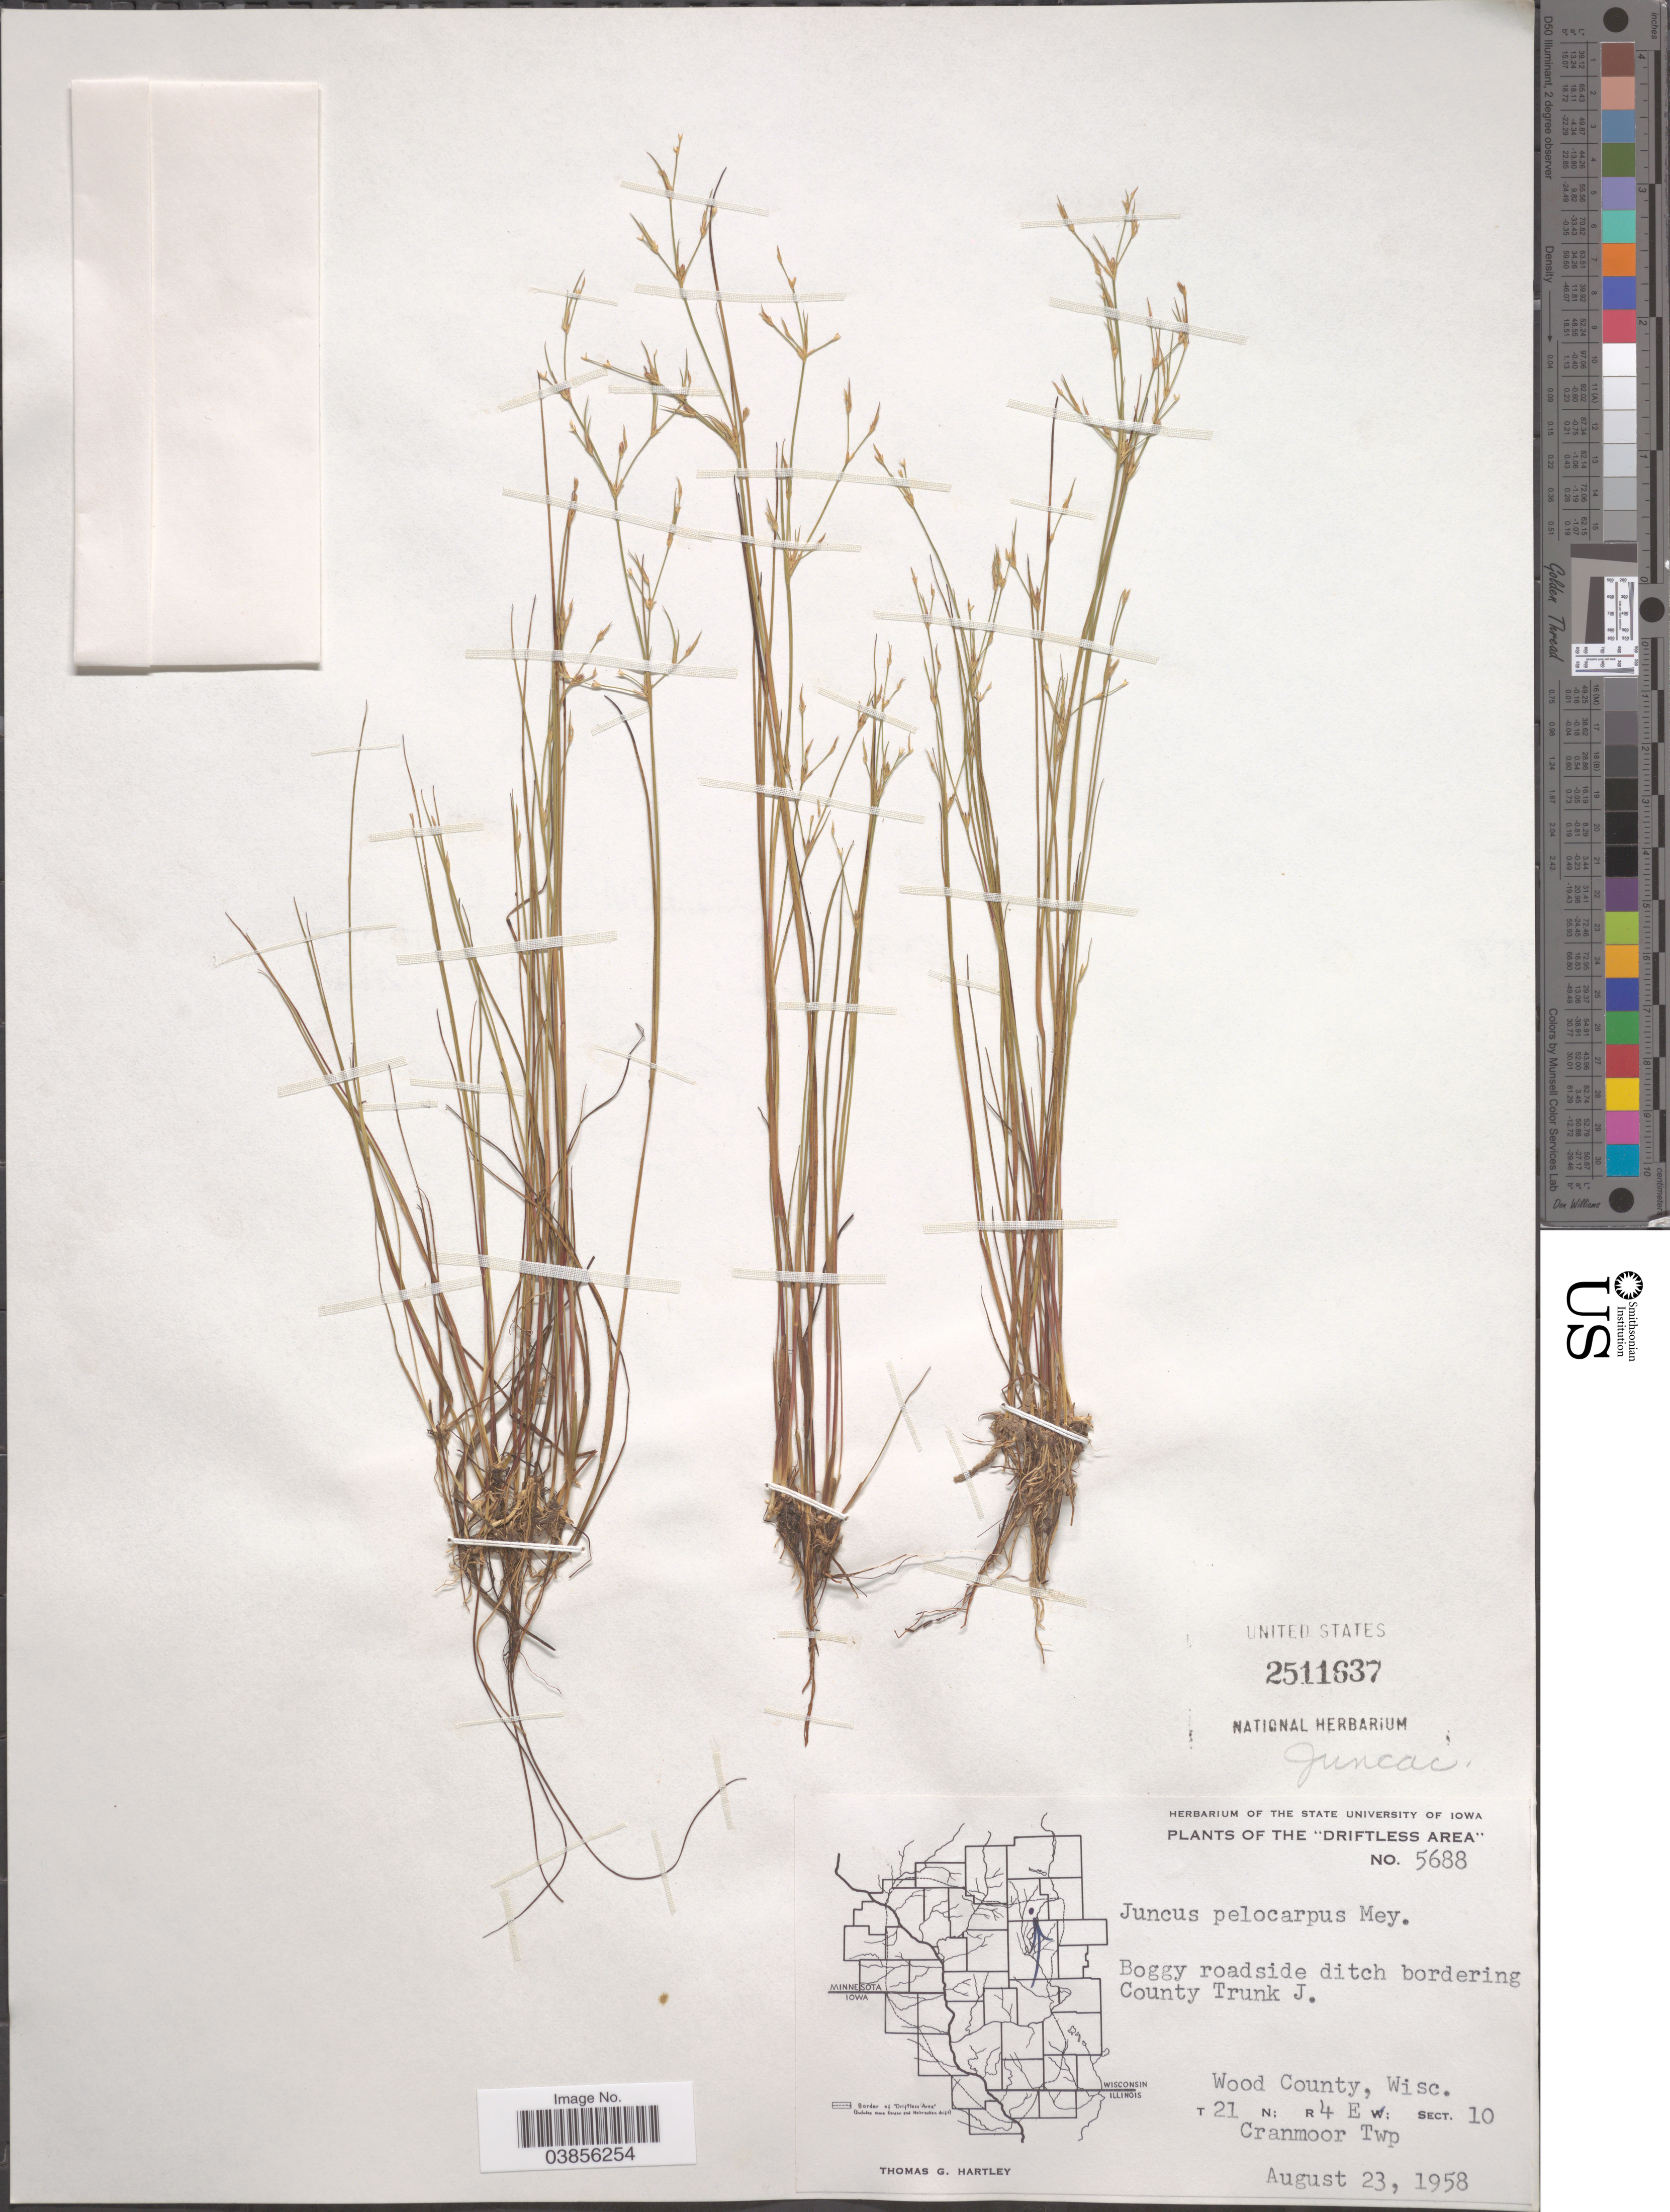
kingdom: Plantae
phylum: Tracheophyta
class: Liliopsida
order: Poales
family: Juncaceae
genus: Juncus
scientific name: Juncus pelocarpus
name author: E. Mey.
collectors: T. G. Hartley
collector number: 5688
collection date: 1958-08-23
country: United States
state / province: Wisconsin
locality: The "Driftless Area". Boggy roadside ditch bordering County Trunk J. Wood County. T21 N; R4 E; Sect. 10. Cranmoor Twp.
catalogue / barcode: US 2511637